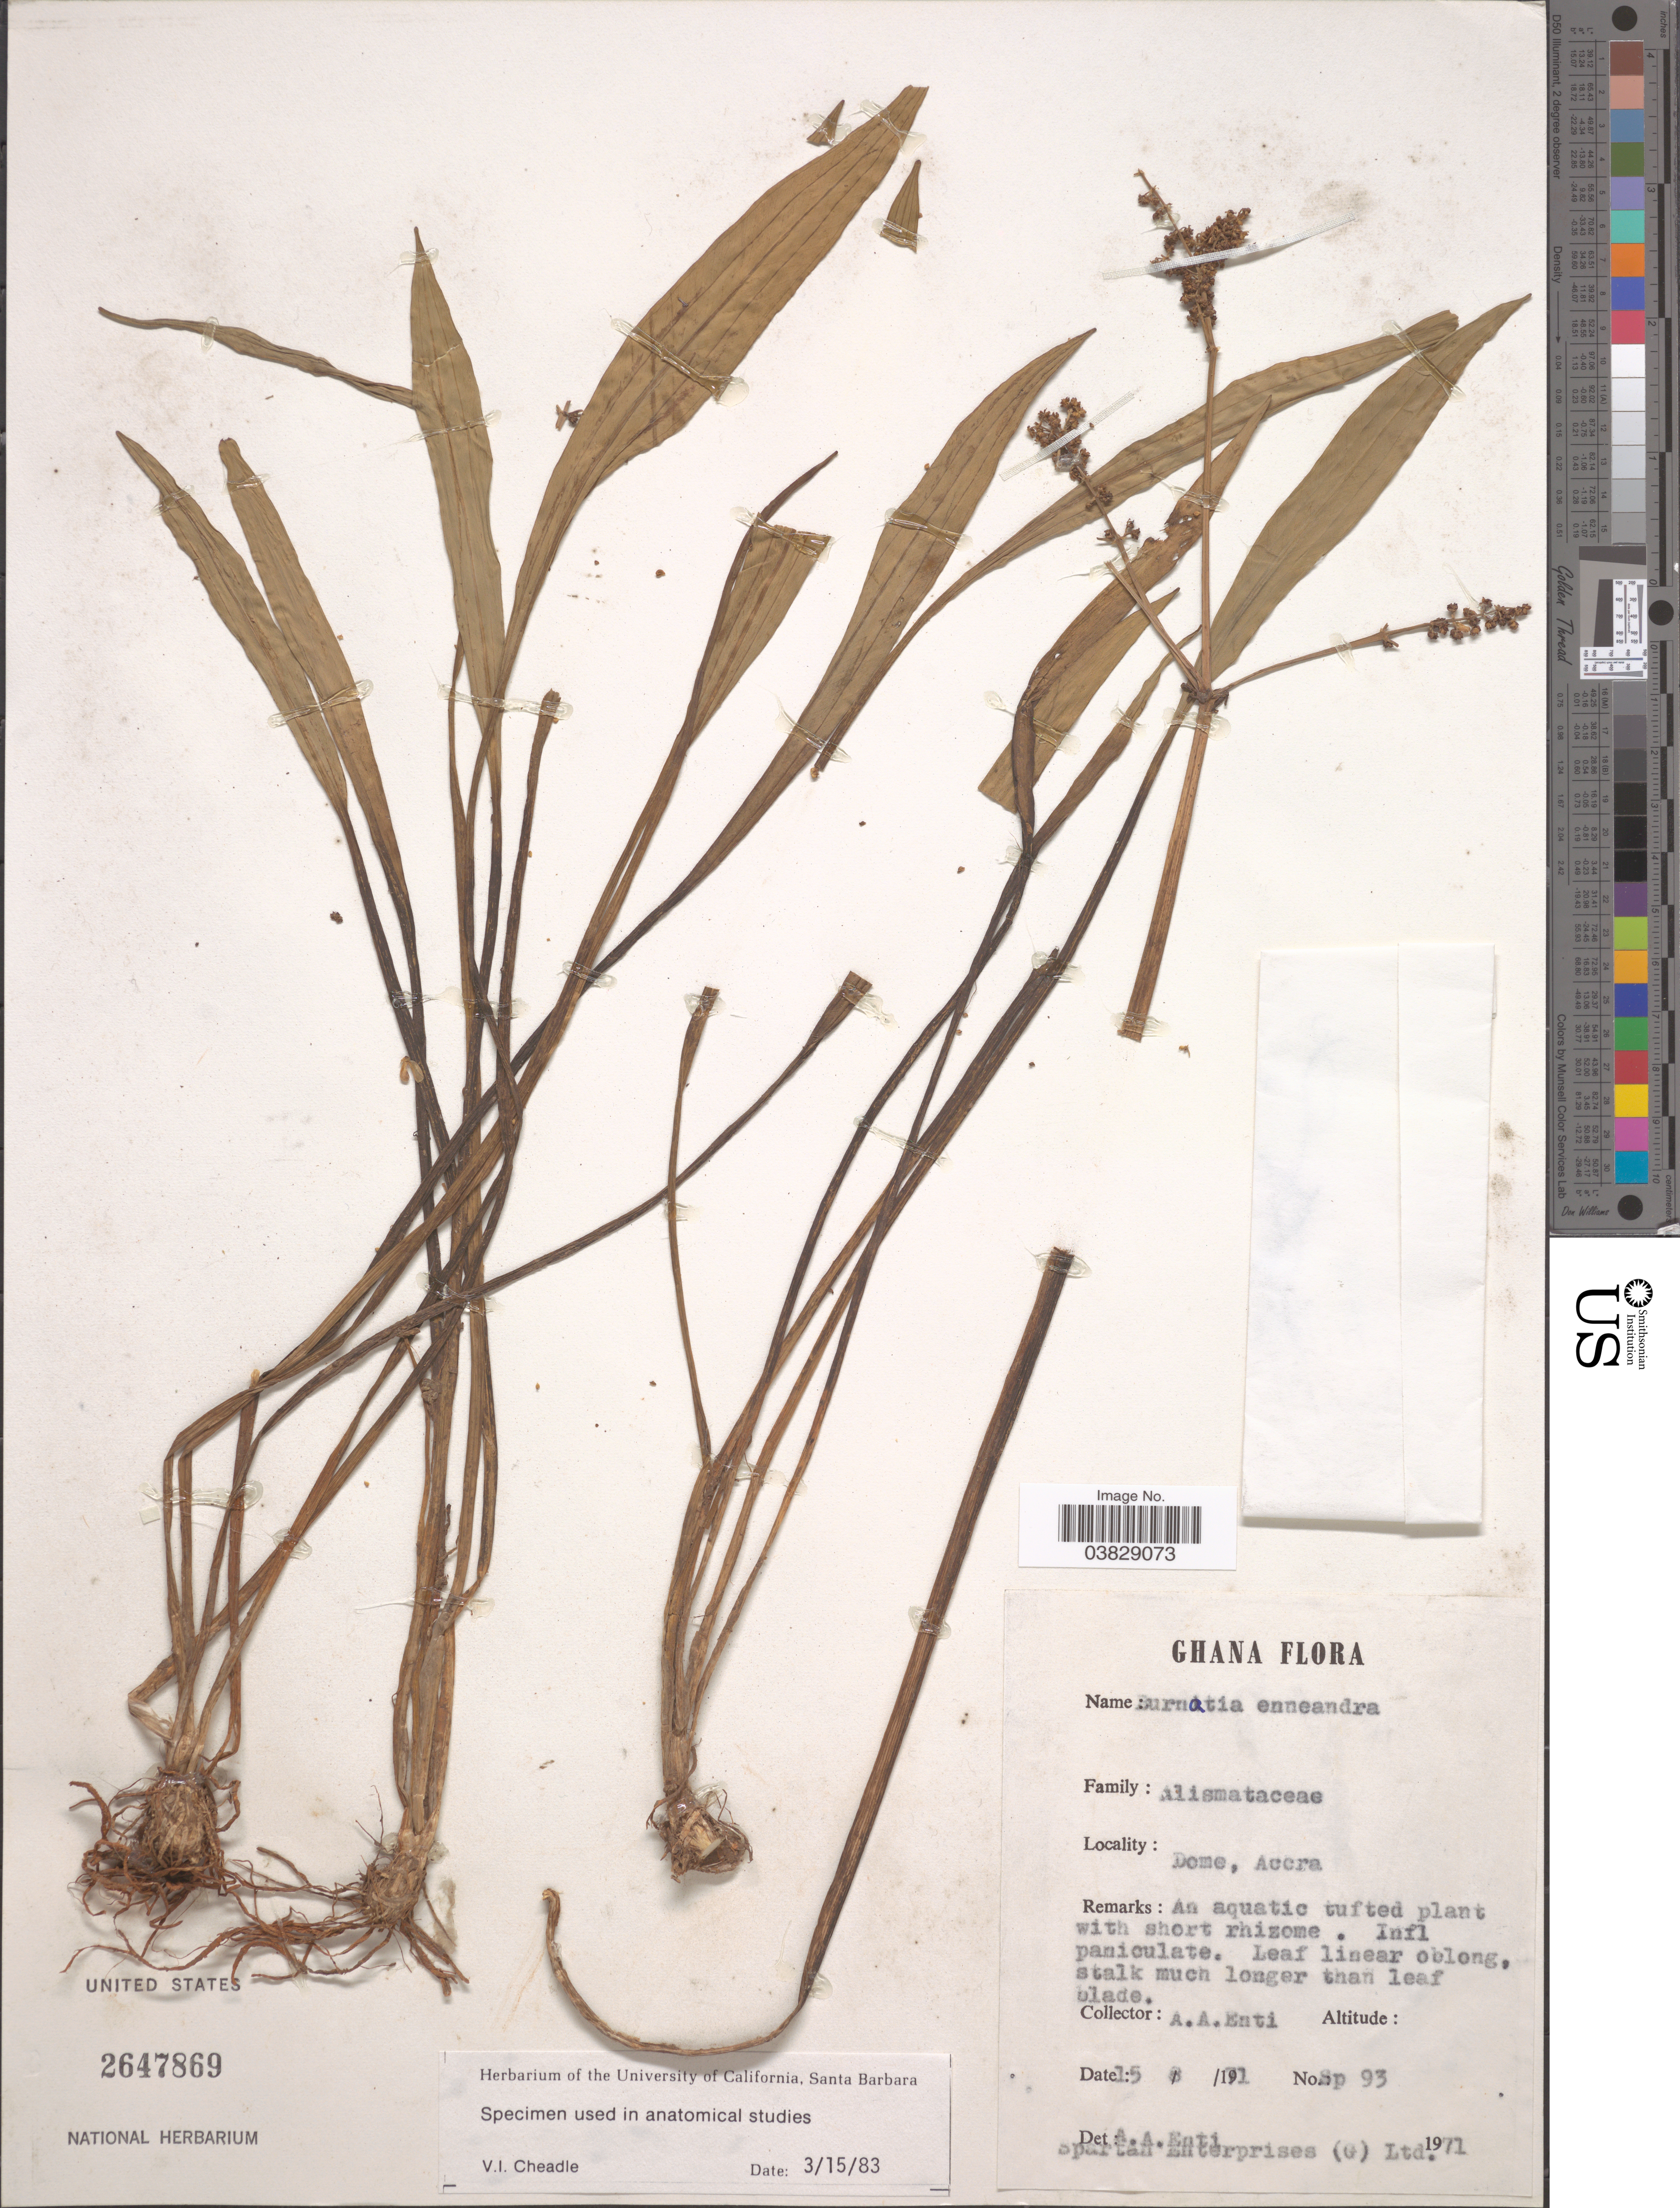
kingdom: Plantae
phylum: Tracheophyta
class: Liliopsida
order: Alismatales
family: Alismataceae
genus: Burnatia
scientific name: Burnatia enneandra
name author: Micheli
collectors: A. Enti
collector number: Sp 93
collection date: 1971-08-15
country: Ghana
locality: Dome, Acera.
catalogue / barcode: US 2647869